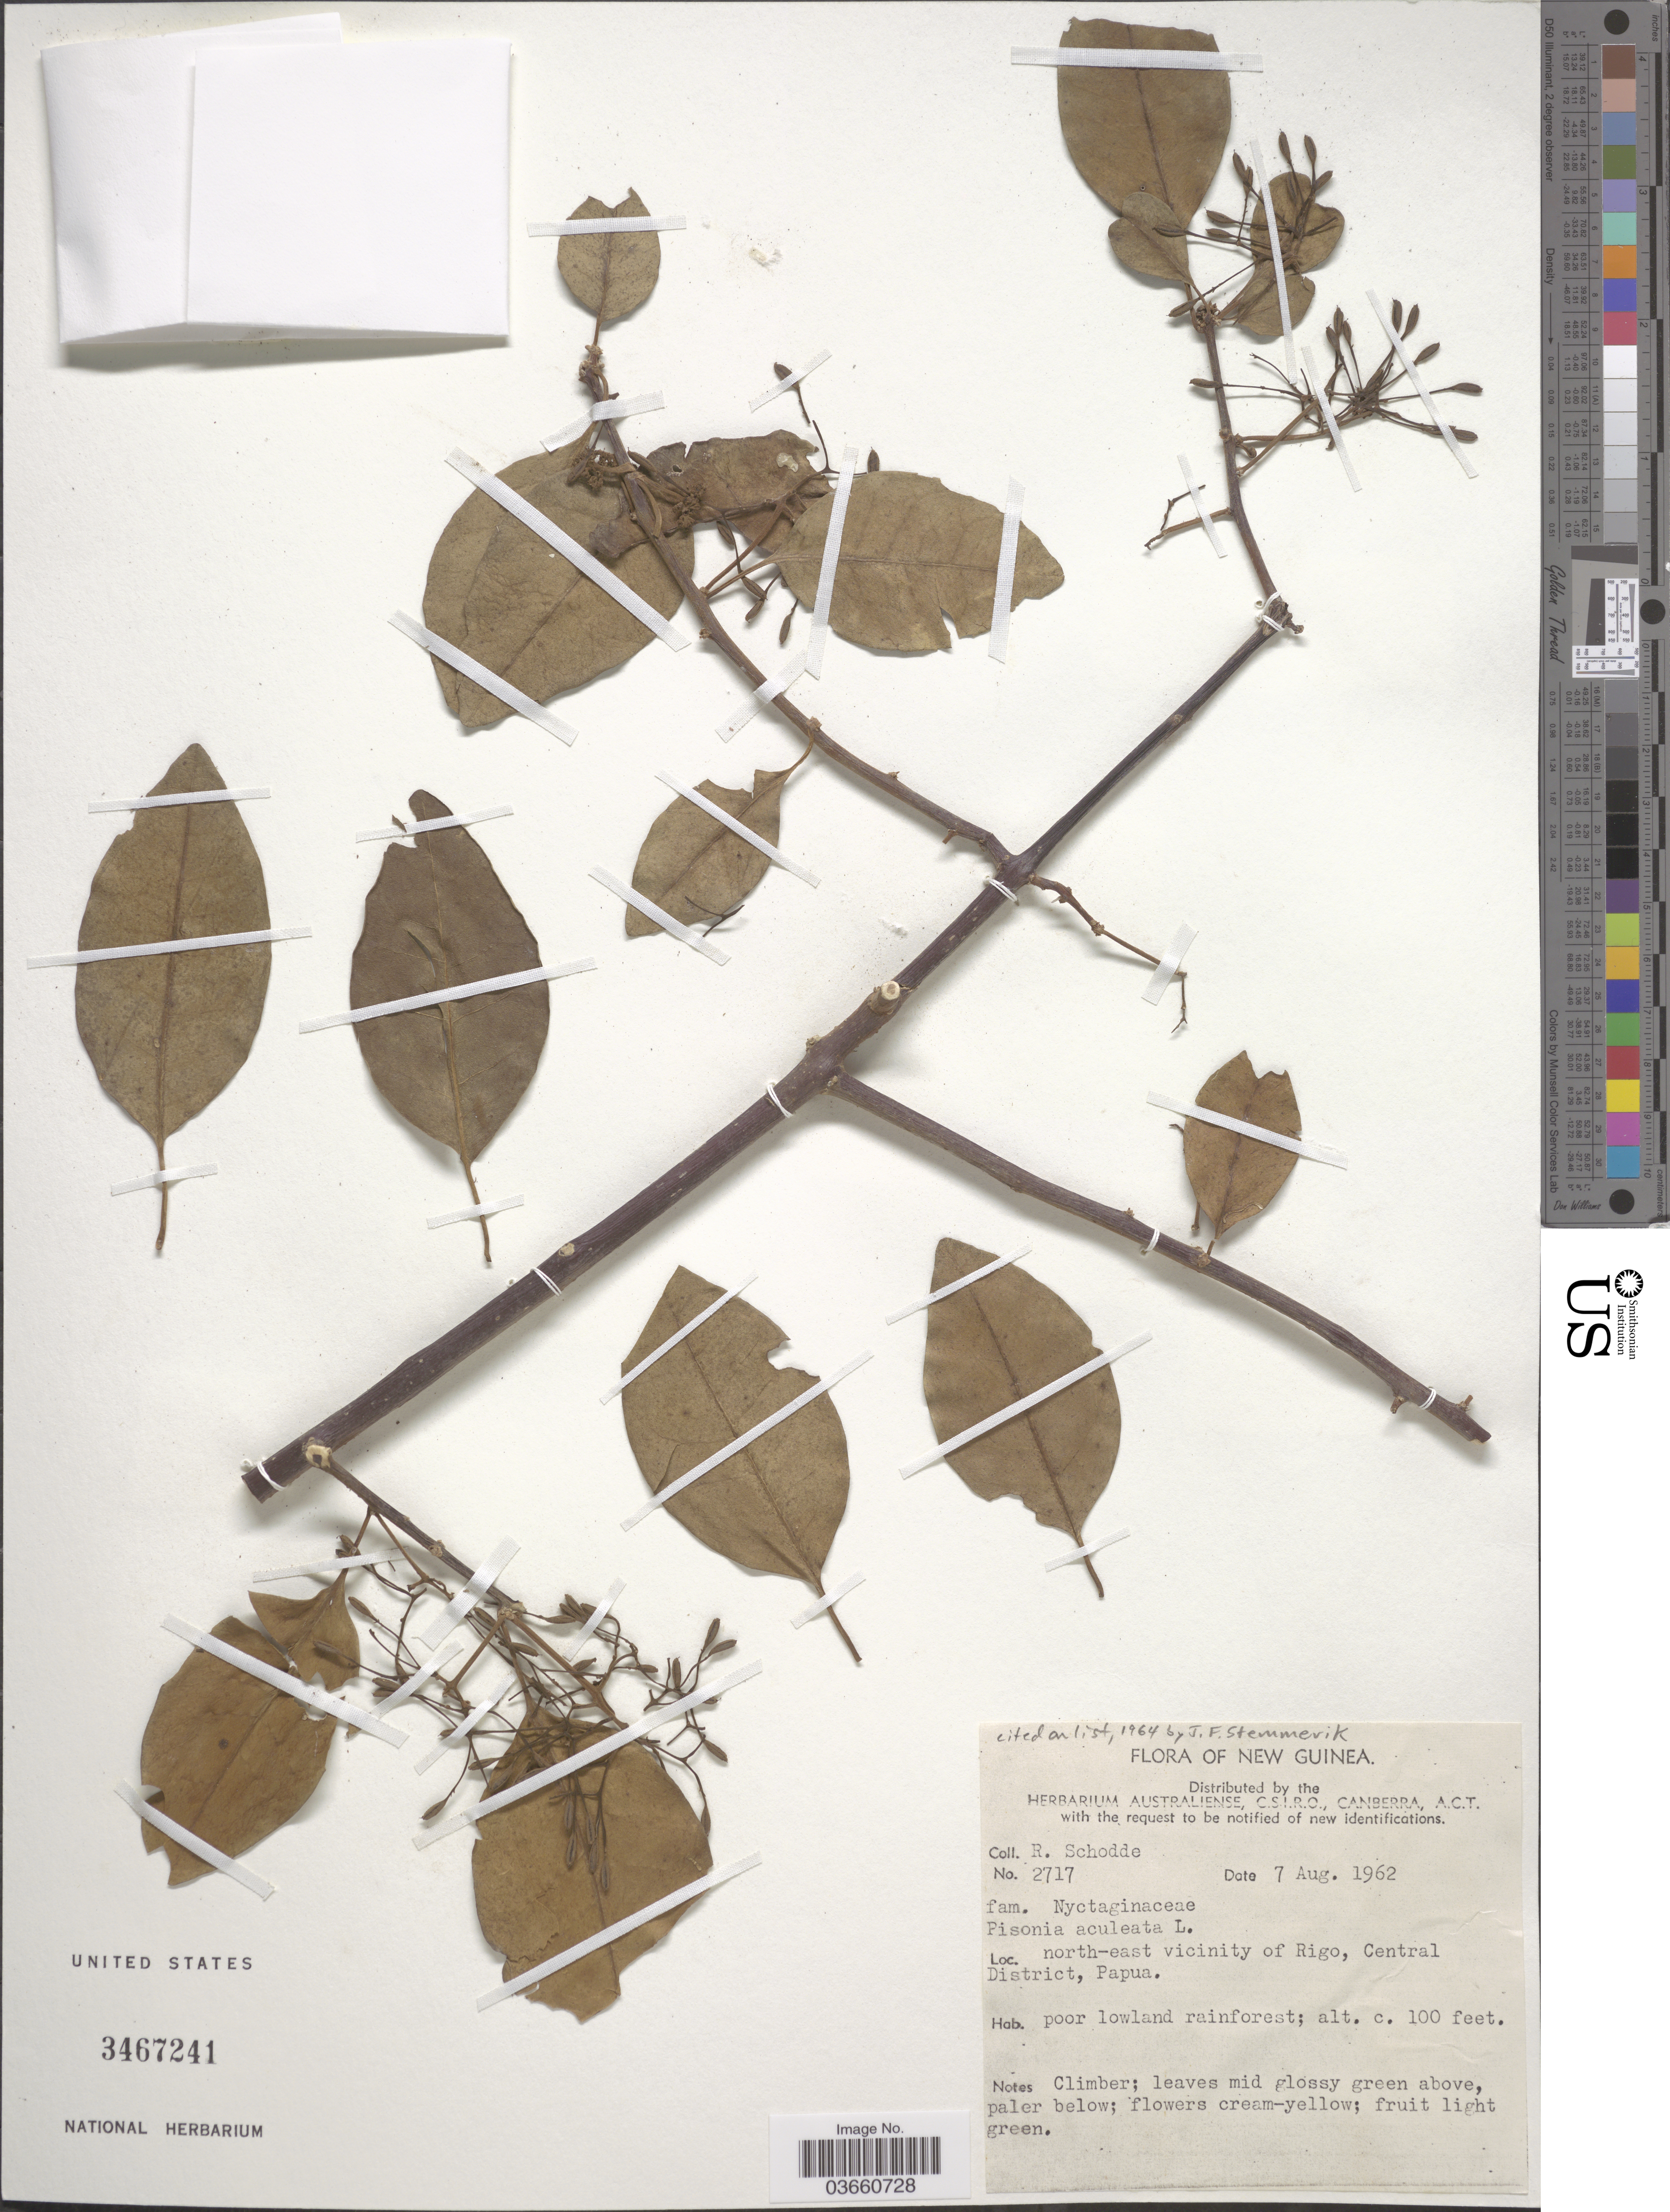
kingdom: Plantae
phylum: Tracheophyta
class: Magnoliopsida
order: Caryophyllales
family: Nyctaginaceae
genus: Pisonia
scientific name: Pisonia aculeata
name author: L.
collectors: R. Schodde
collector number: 2717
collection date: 1962-08-07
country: Papua New Guinea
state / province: Central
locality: New Guinea. North-east vicinity of Rigo, Central District, Papua.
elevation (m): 30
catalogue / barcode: US 3467241